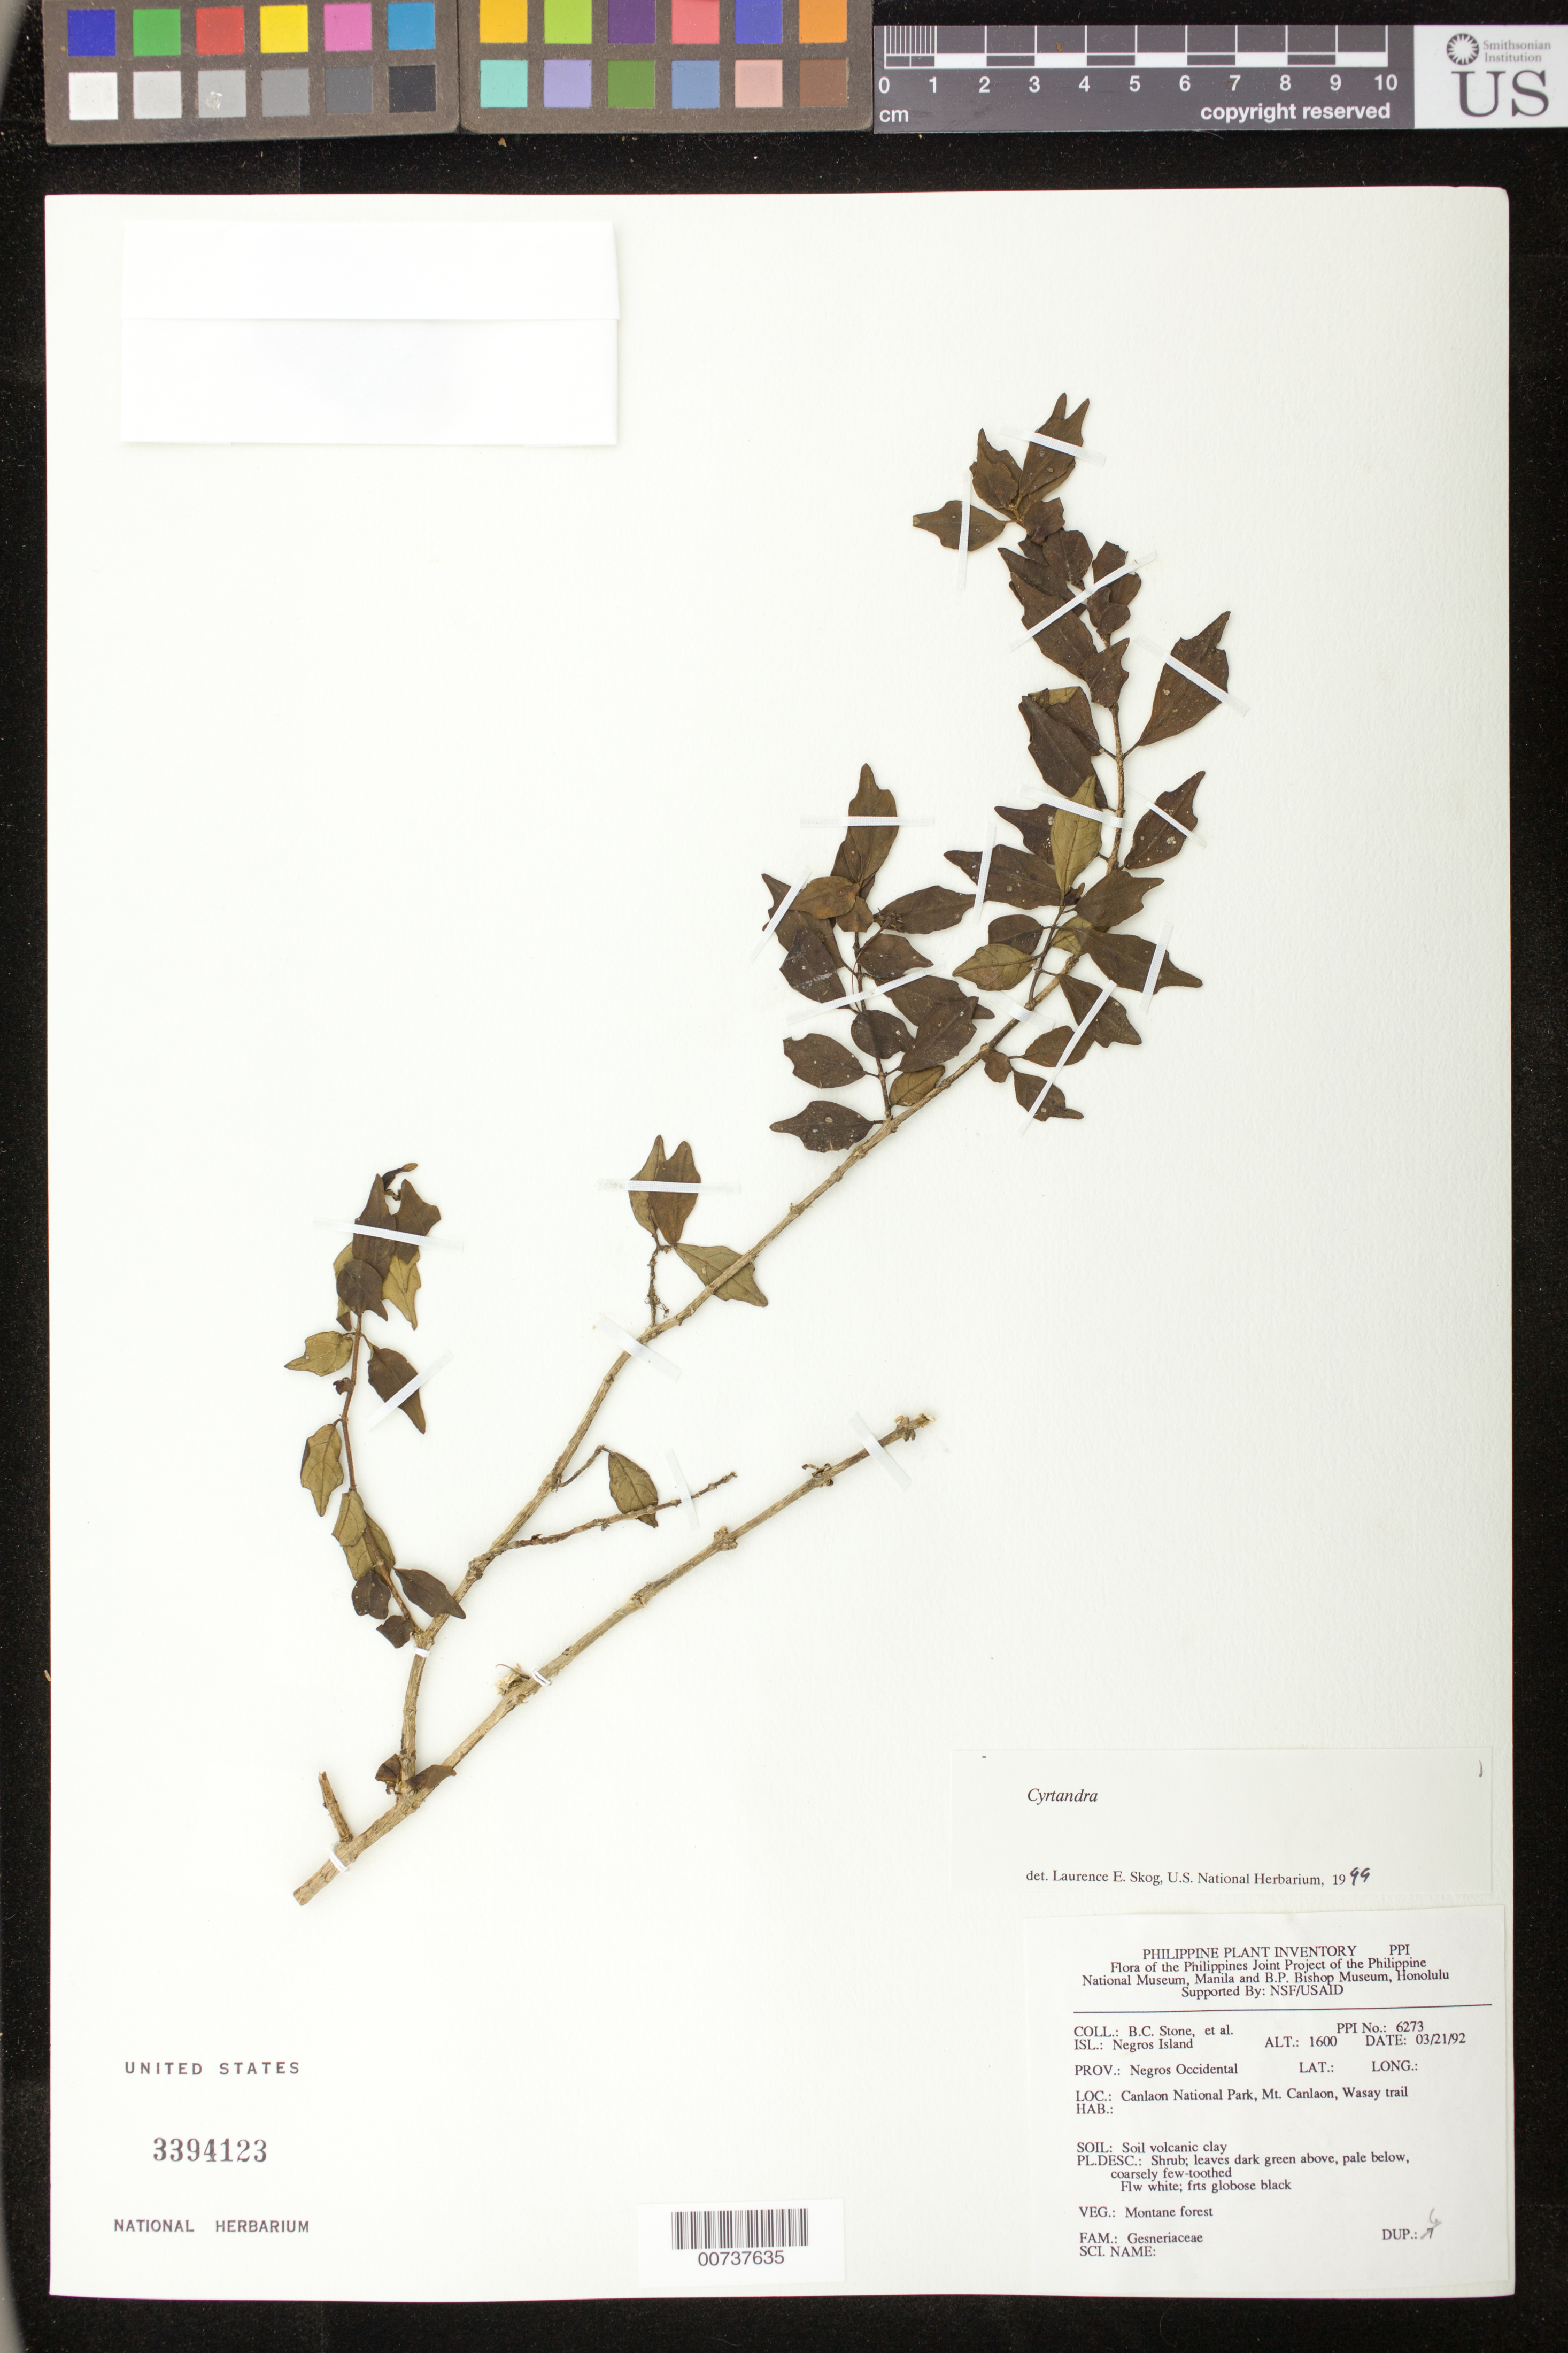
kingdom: Plantae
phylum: Tracheophyta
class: Magnoliopsida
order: Lamiales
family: Gesneriaceae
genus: Cyrtandra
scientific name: Cyrtandra sp.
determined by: Skog, Laurence E.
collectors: B. C. Stone & et al.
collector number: PPI no. 6273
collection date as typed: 21 Mar 1992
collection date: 1992-03-21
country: Philippines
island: Negros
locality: Prov. Negros Oriental; Canlaon National Park, Mt. Canlaon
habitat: Montane forest; soil volcanic clay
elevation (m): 1600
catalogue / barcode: US 3394123